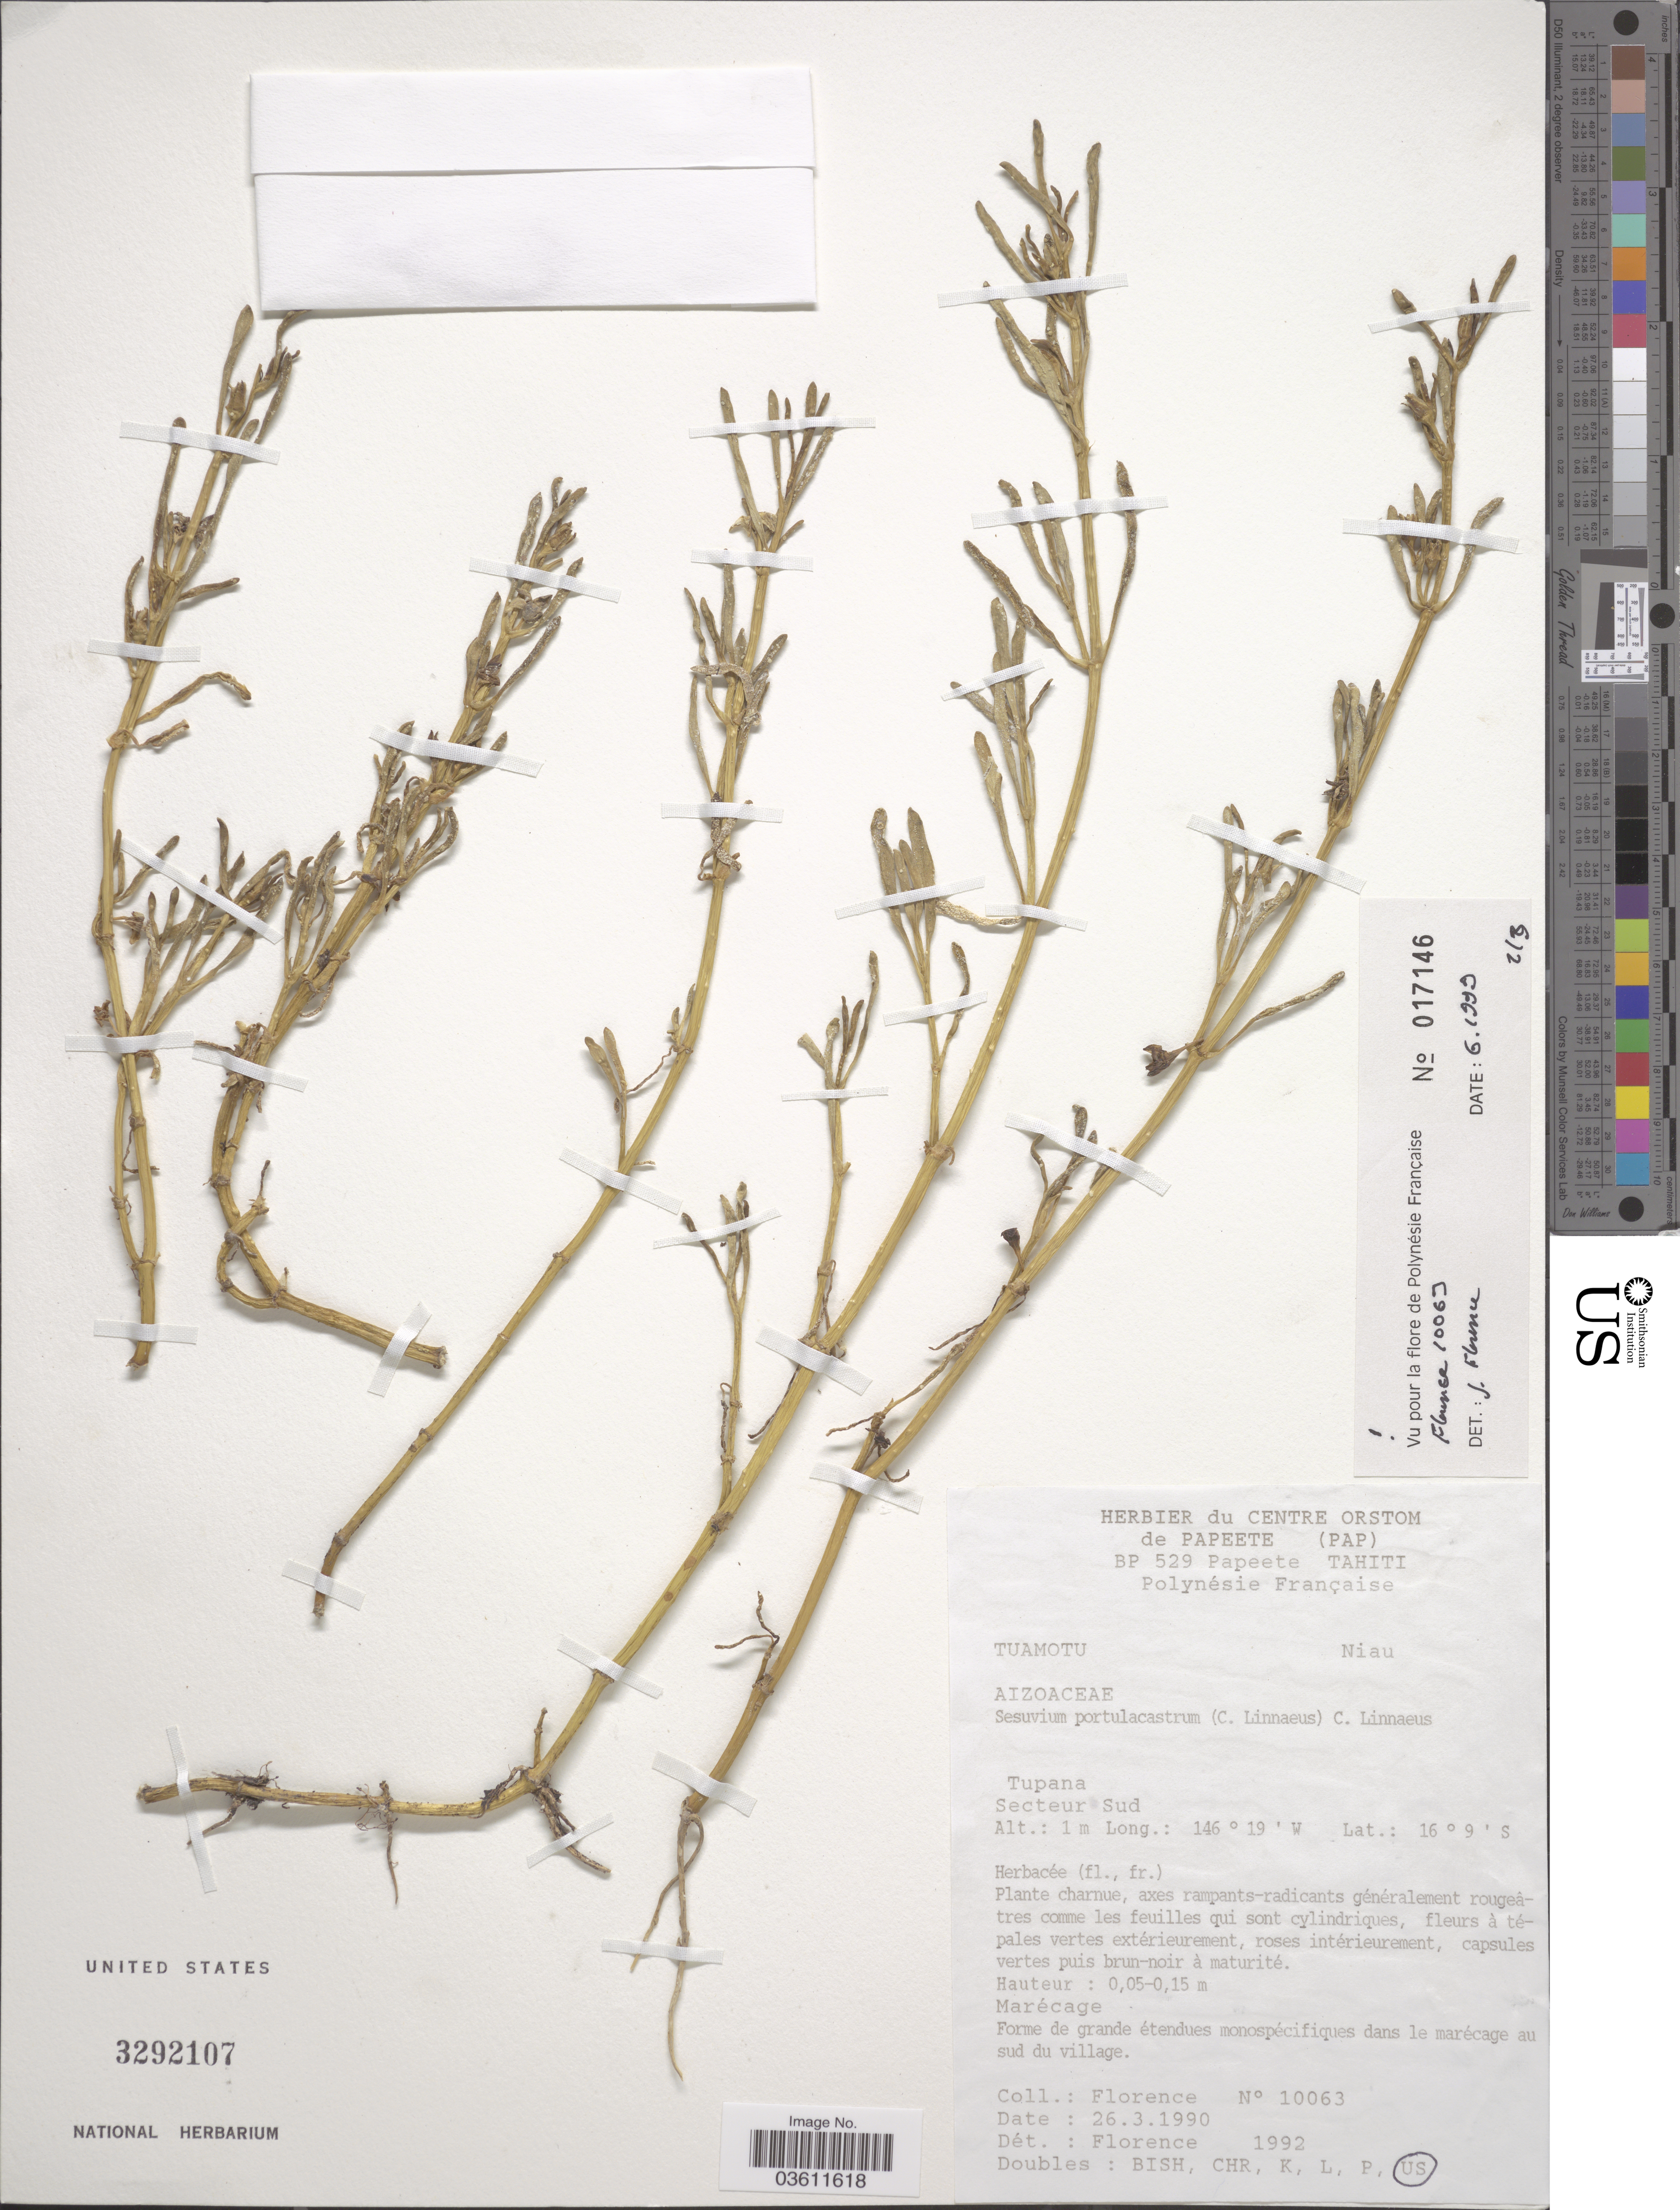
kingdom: Plantae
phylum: Tracheophyta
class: Magnoliopsida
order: Caryophyllales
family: Aizoaceae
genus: Sesuvium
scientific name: Sesuvium portulacastrum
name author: (L.) L.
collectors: -. Florence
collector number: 10063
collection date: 1990-03-26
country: French Polynesia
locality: Tuamotu Niau. Tupana. Secteur Sud.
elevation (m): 1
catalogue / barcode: US 3292107